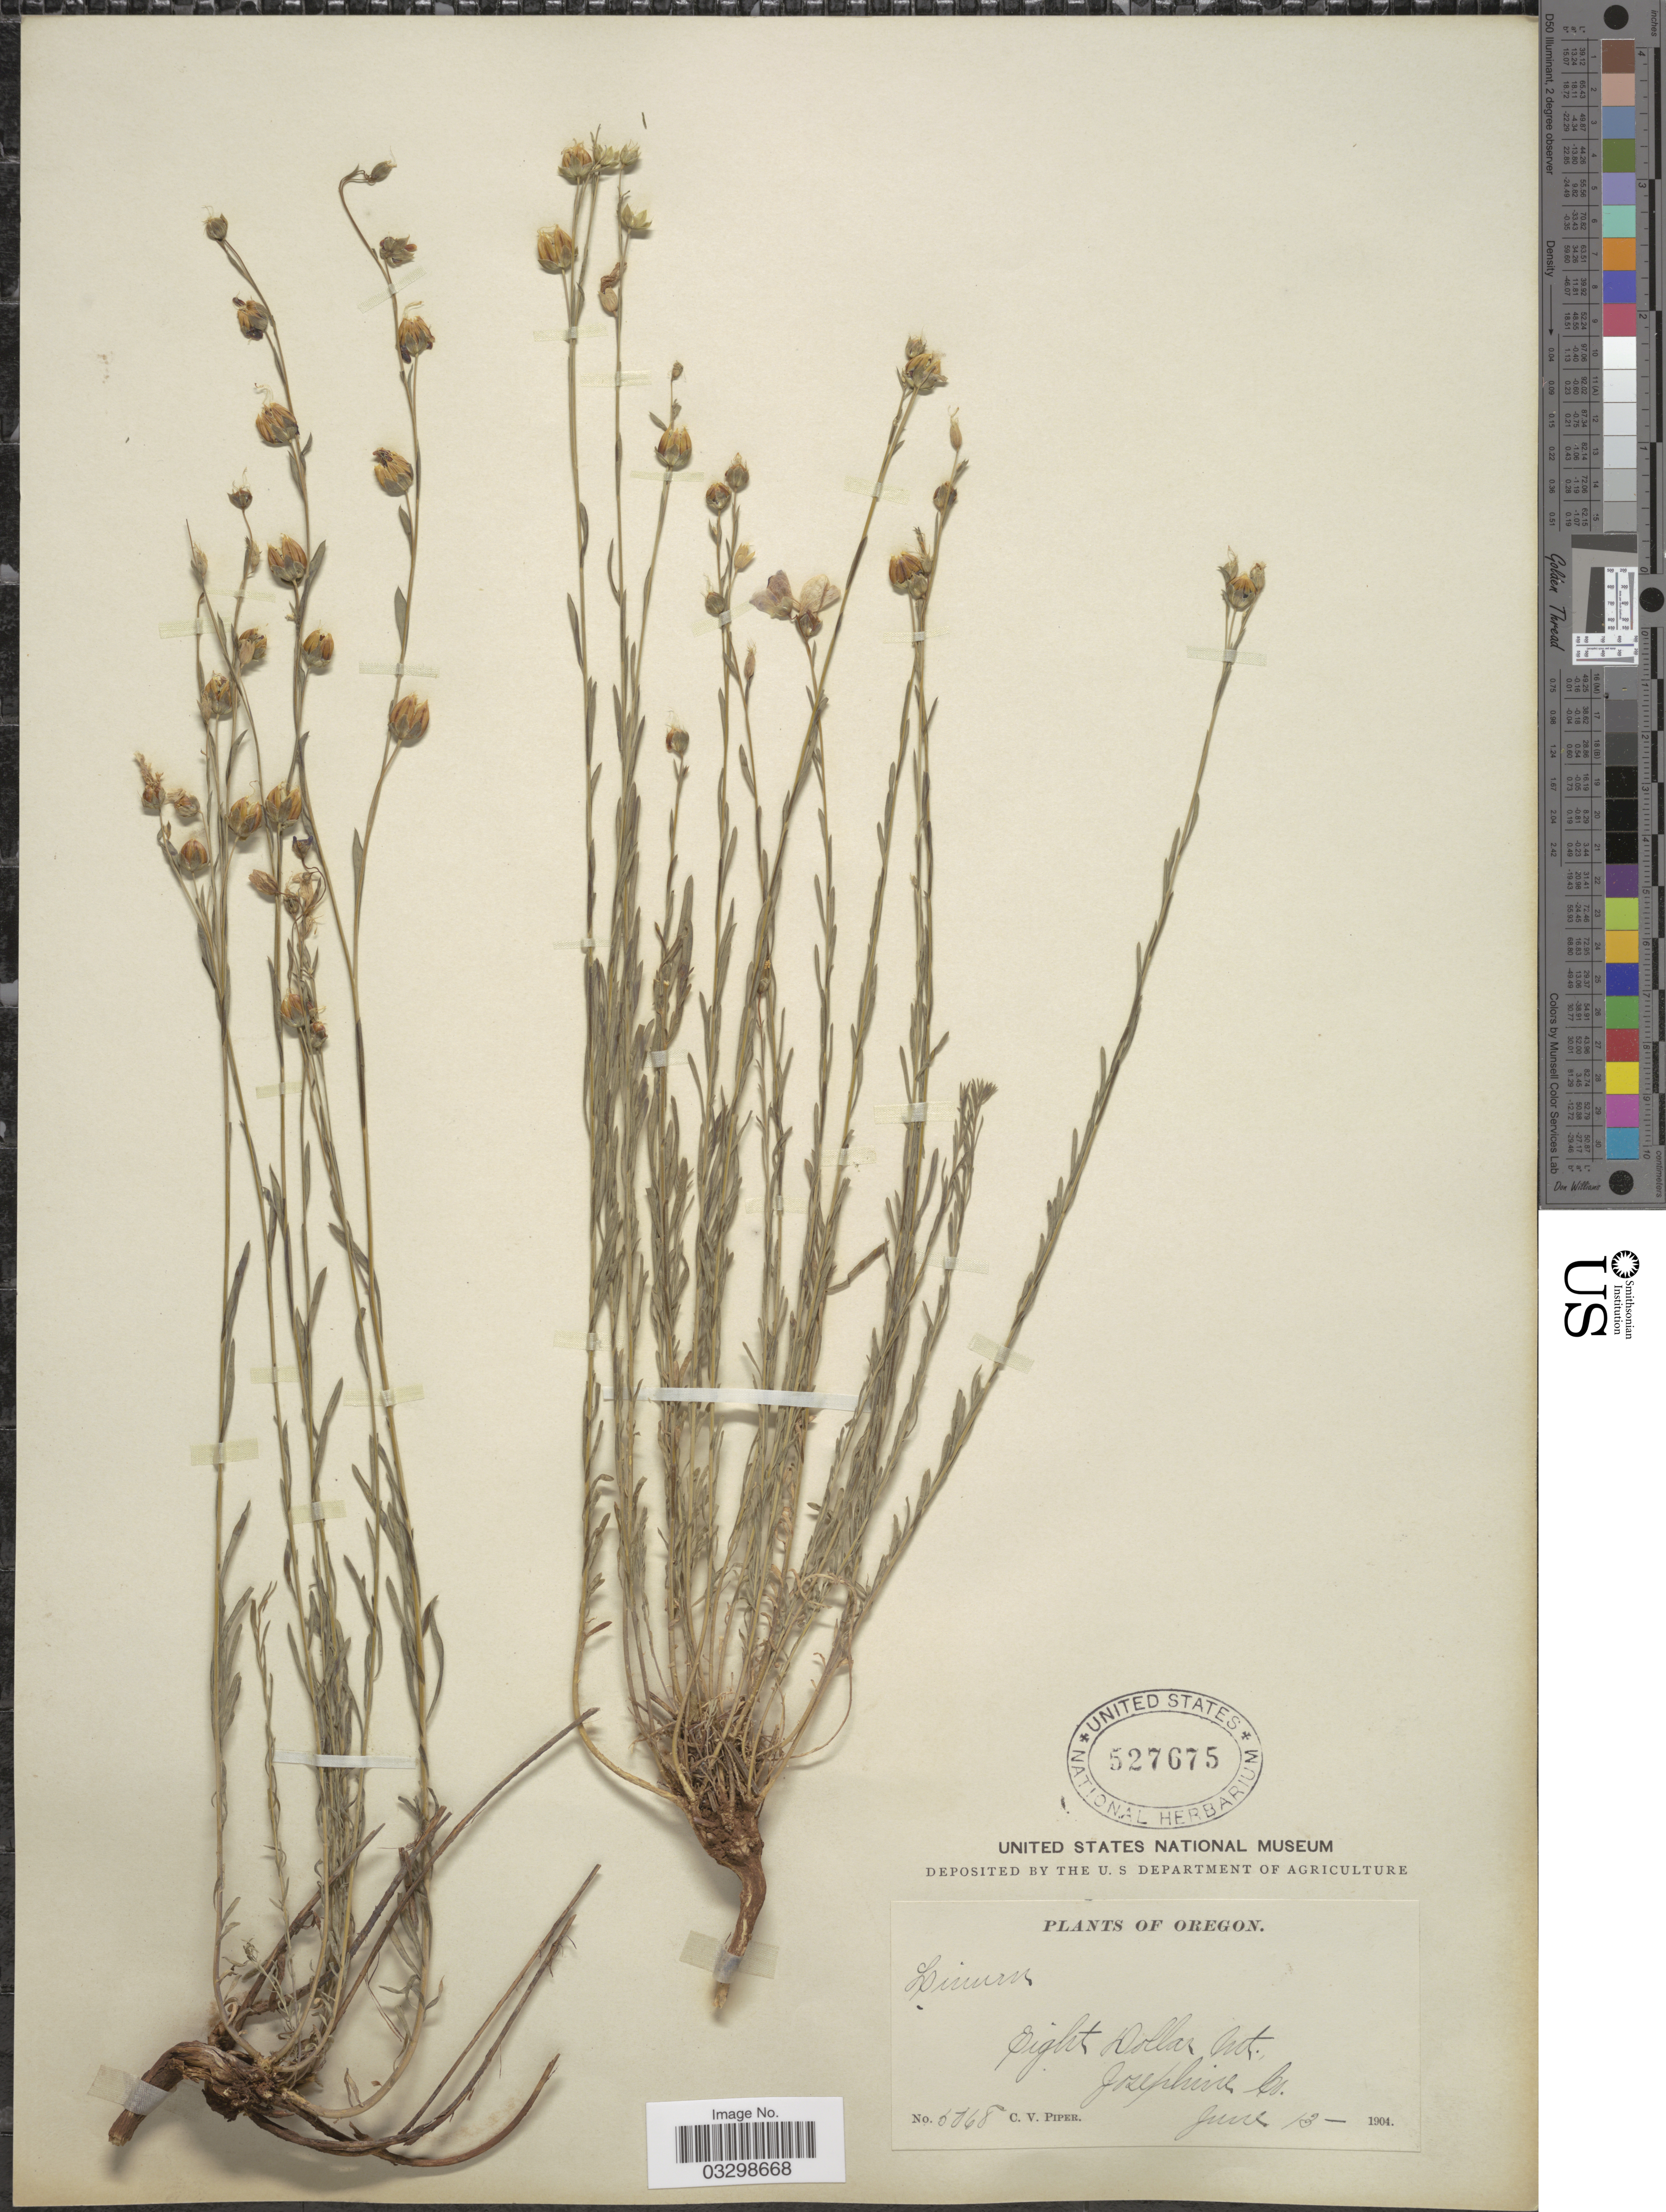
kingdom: Plantae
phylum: Tracheophyta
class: Magnoliopsida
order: Malpighiales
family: Linaceae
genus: Linum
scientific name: Linum lewisii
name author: Pursh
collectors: C. V. Piper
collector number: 5068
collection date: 1904-06-13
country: United States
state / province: Oregon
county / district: Josephine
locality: Eight Dollar Mt. Josephine Co.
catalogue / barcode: US 527675